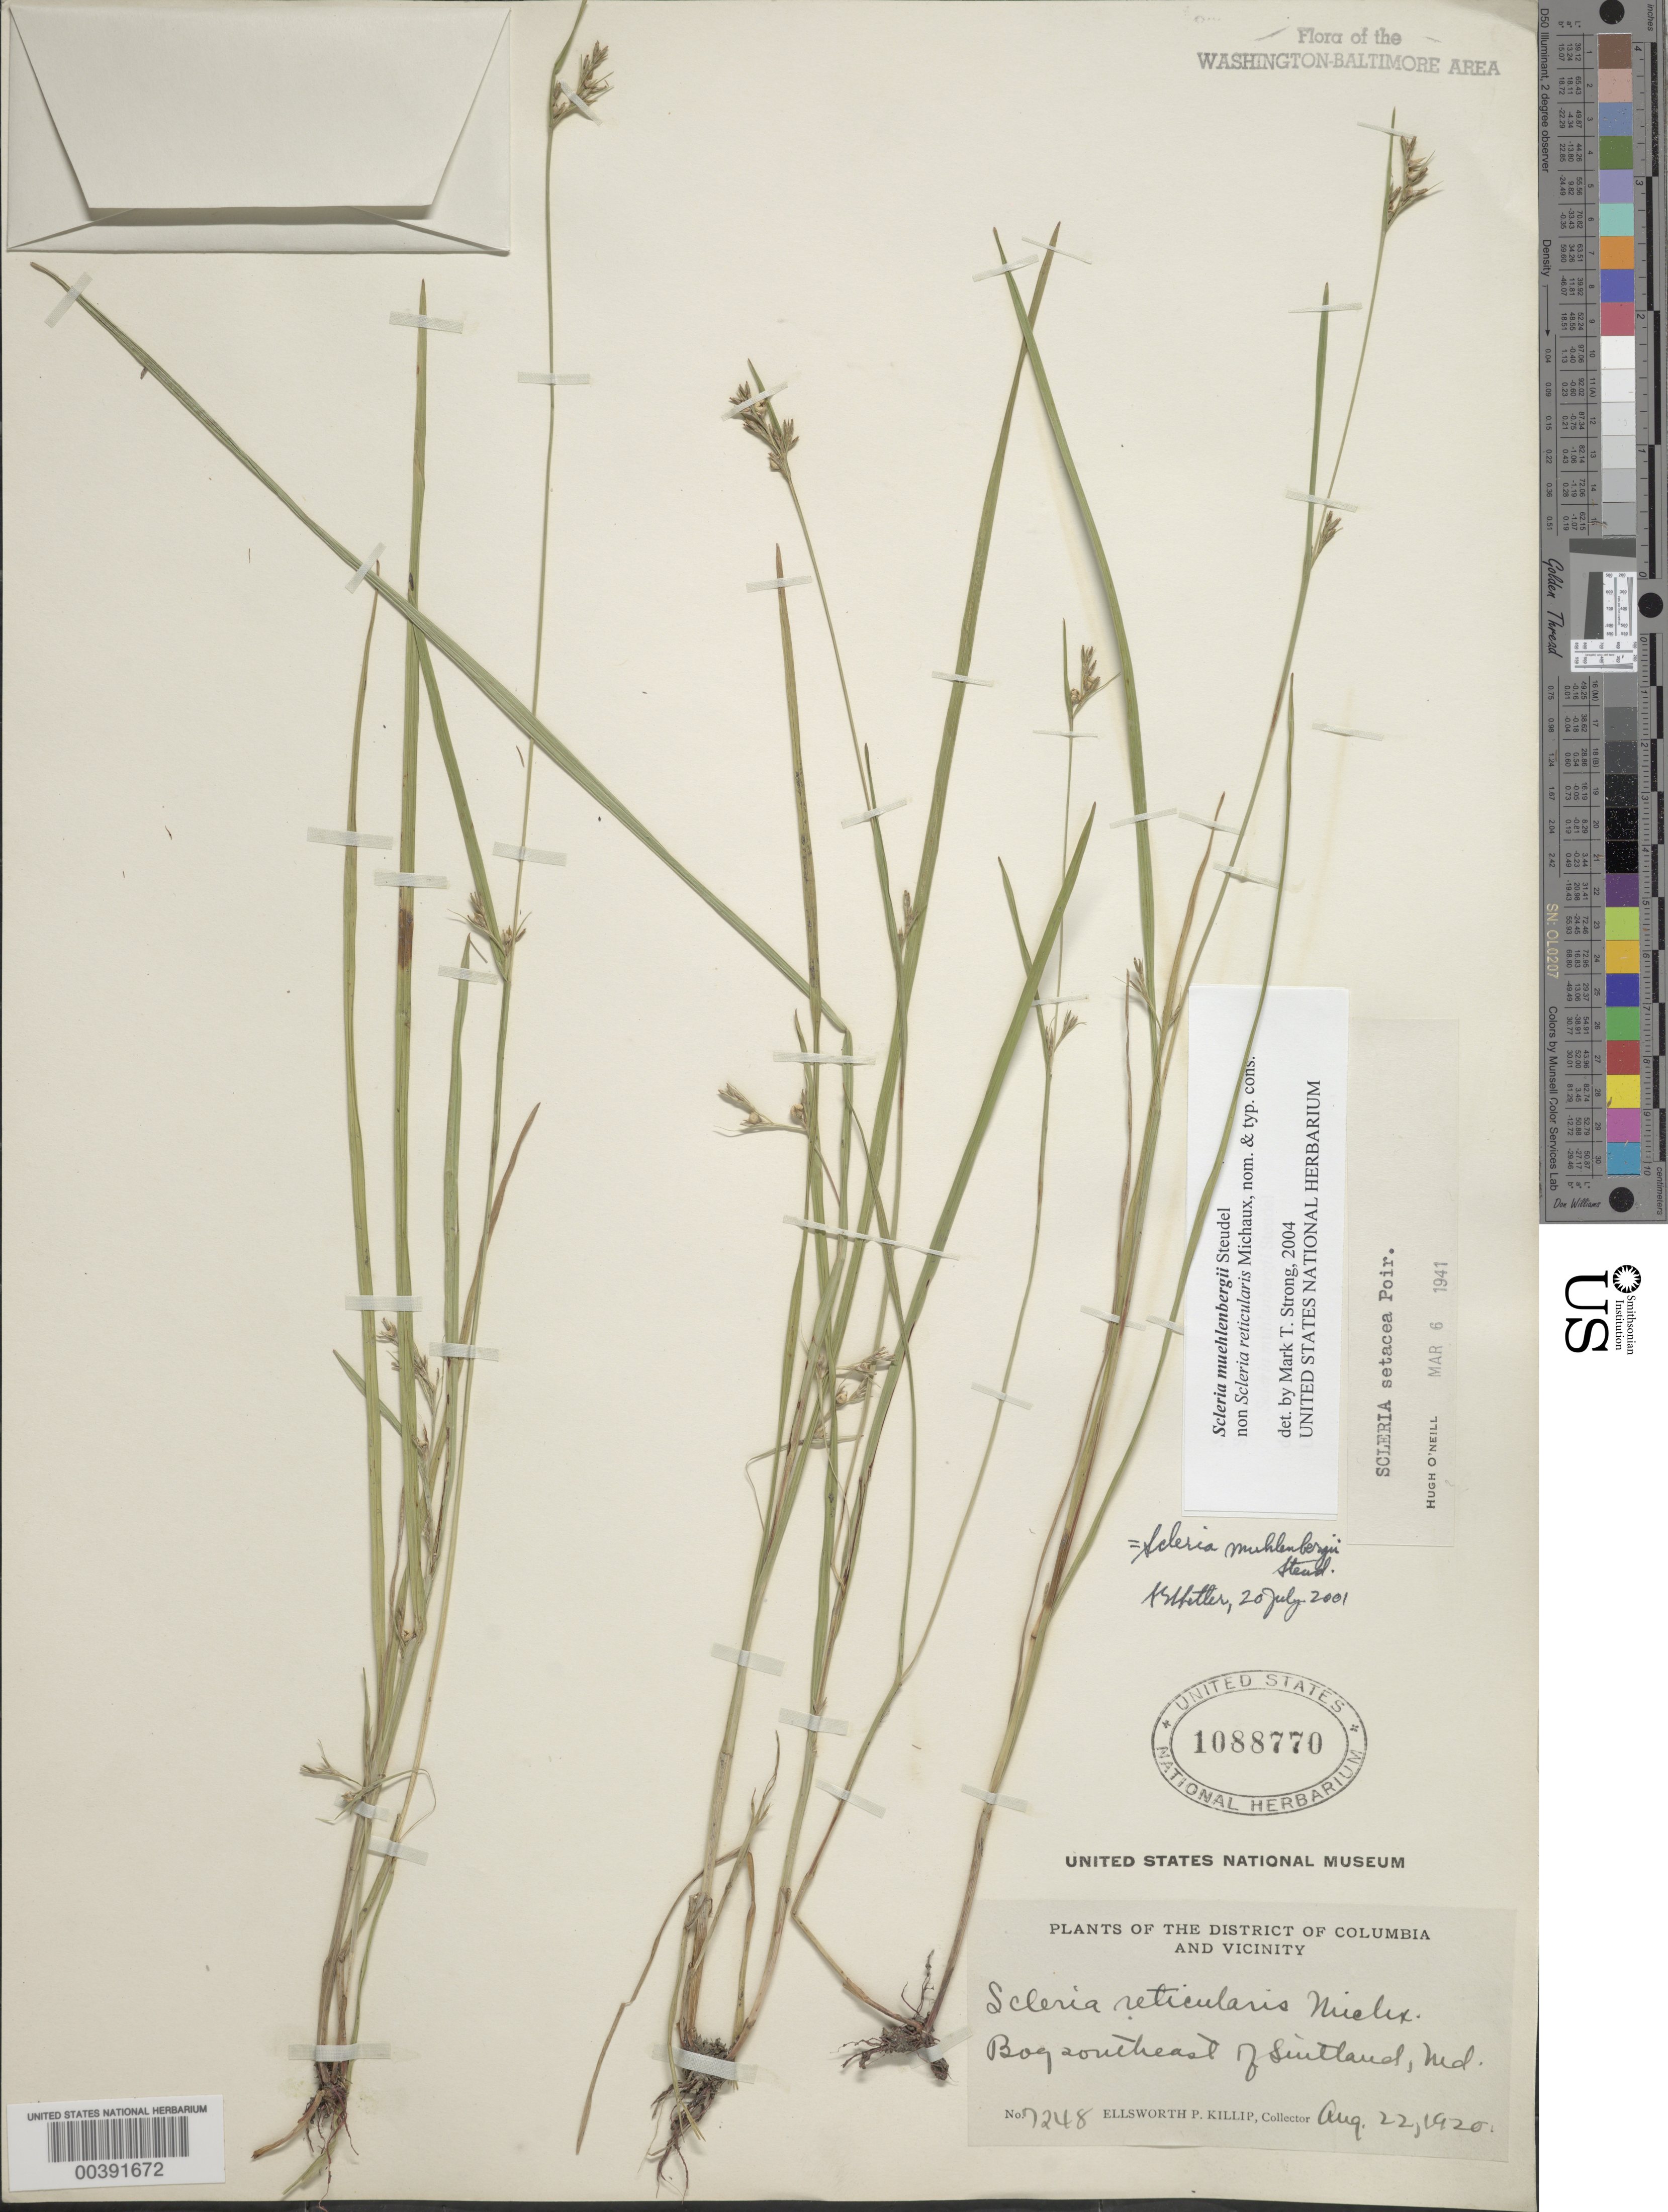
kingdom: Plantae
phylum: Tracheophyta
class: Liliopsida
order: Poales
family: Cyperaceae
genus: Scleria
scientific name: Scleria muehlenbergii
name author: Steud.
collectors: E. P. Killip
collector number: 7248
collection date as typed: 22 Aug 1920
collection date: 1920-08-22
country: United States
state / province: Maryland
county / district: Prince George's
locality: Southeast of Suitland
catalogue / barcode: US 1088770